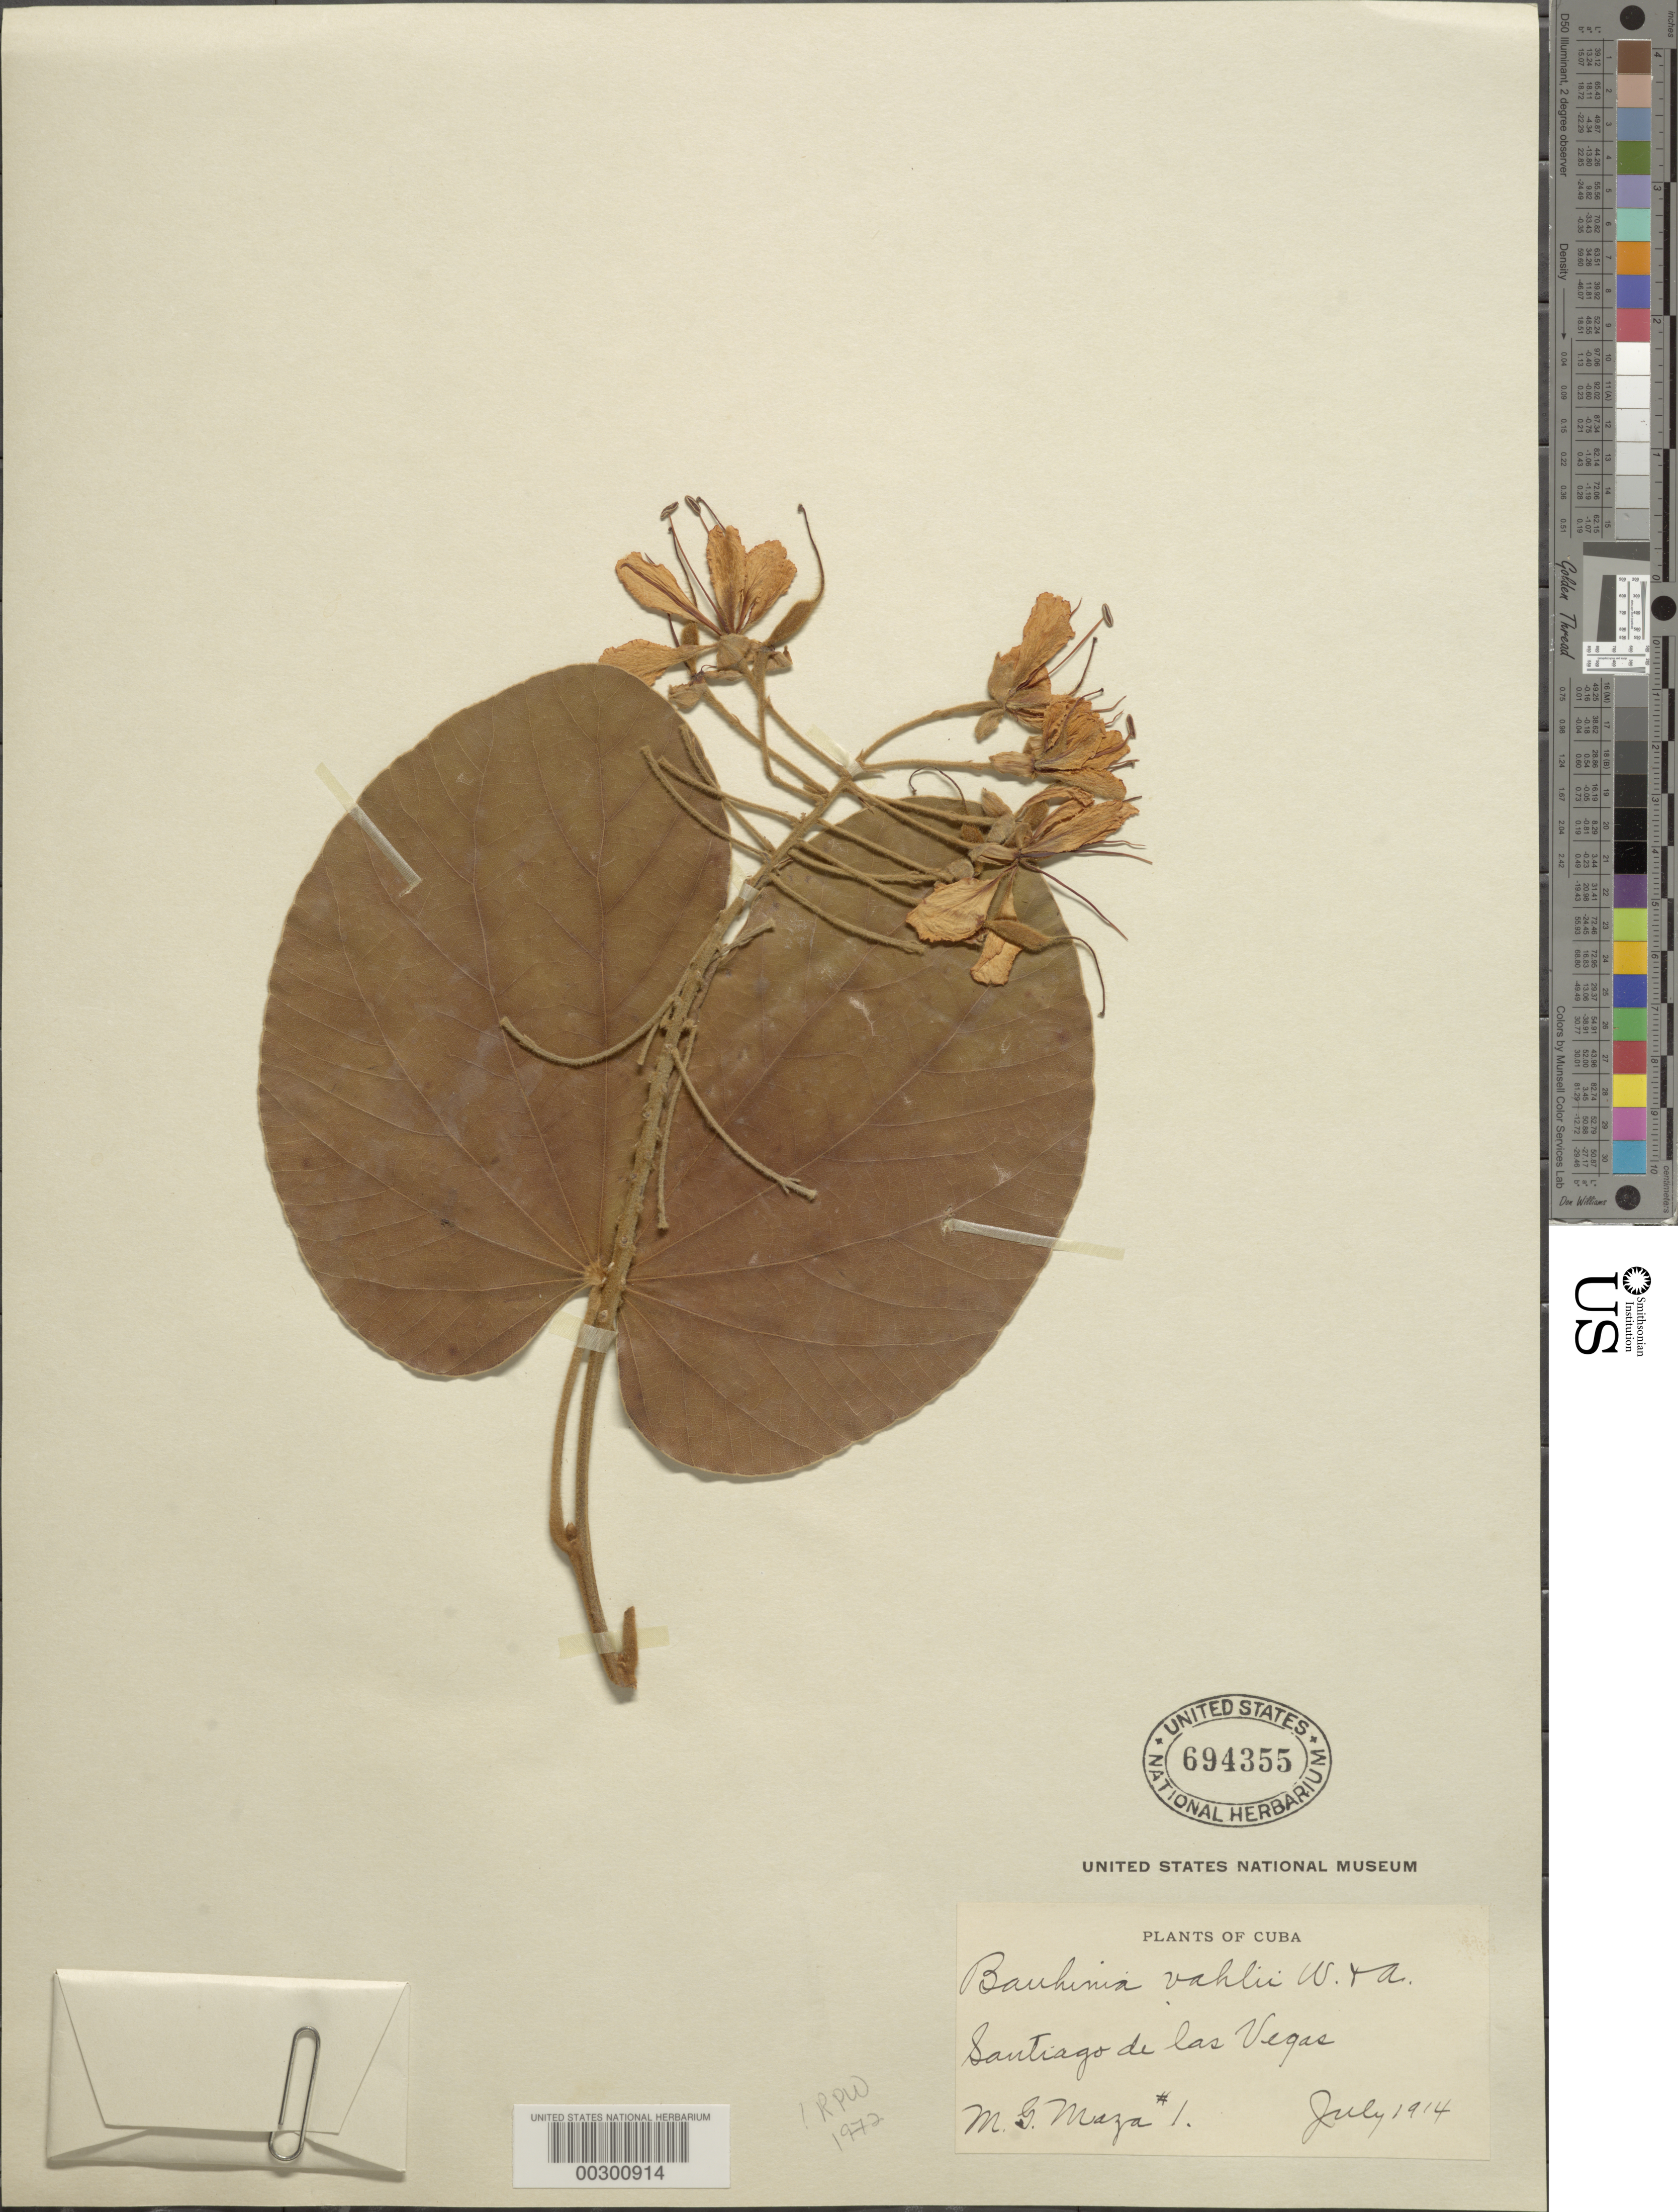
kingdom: Plantae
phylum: Tracheophyta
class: Magnoliopsida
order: Fabales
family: Fabaceae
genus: Bauhinia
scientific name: Bauhinia vahlii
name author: Wight & Arn.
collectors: M. Maza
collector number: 1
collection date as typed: Jul 1914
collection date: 1914-07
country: Cuba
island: Greater Antilles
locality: Santiago de Las Vegas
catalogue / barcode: US 694355